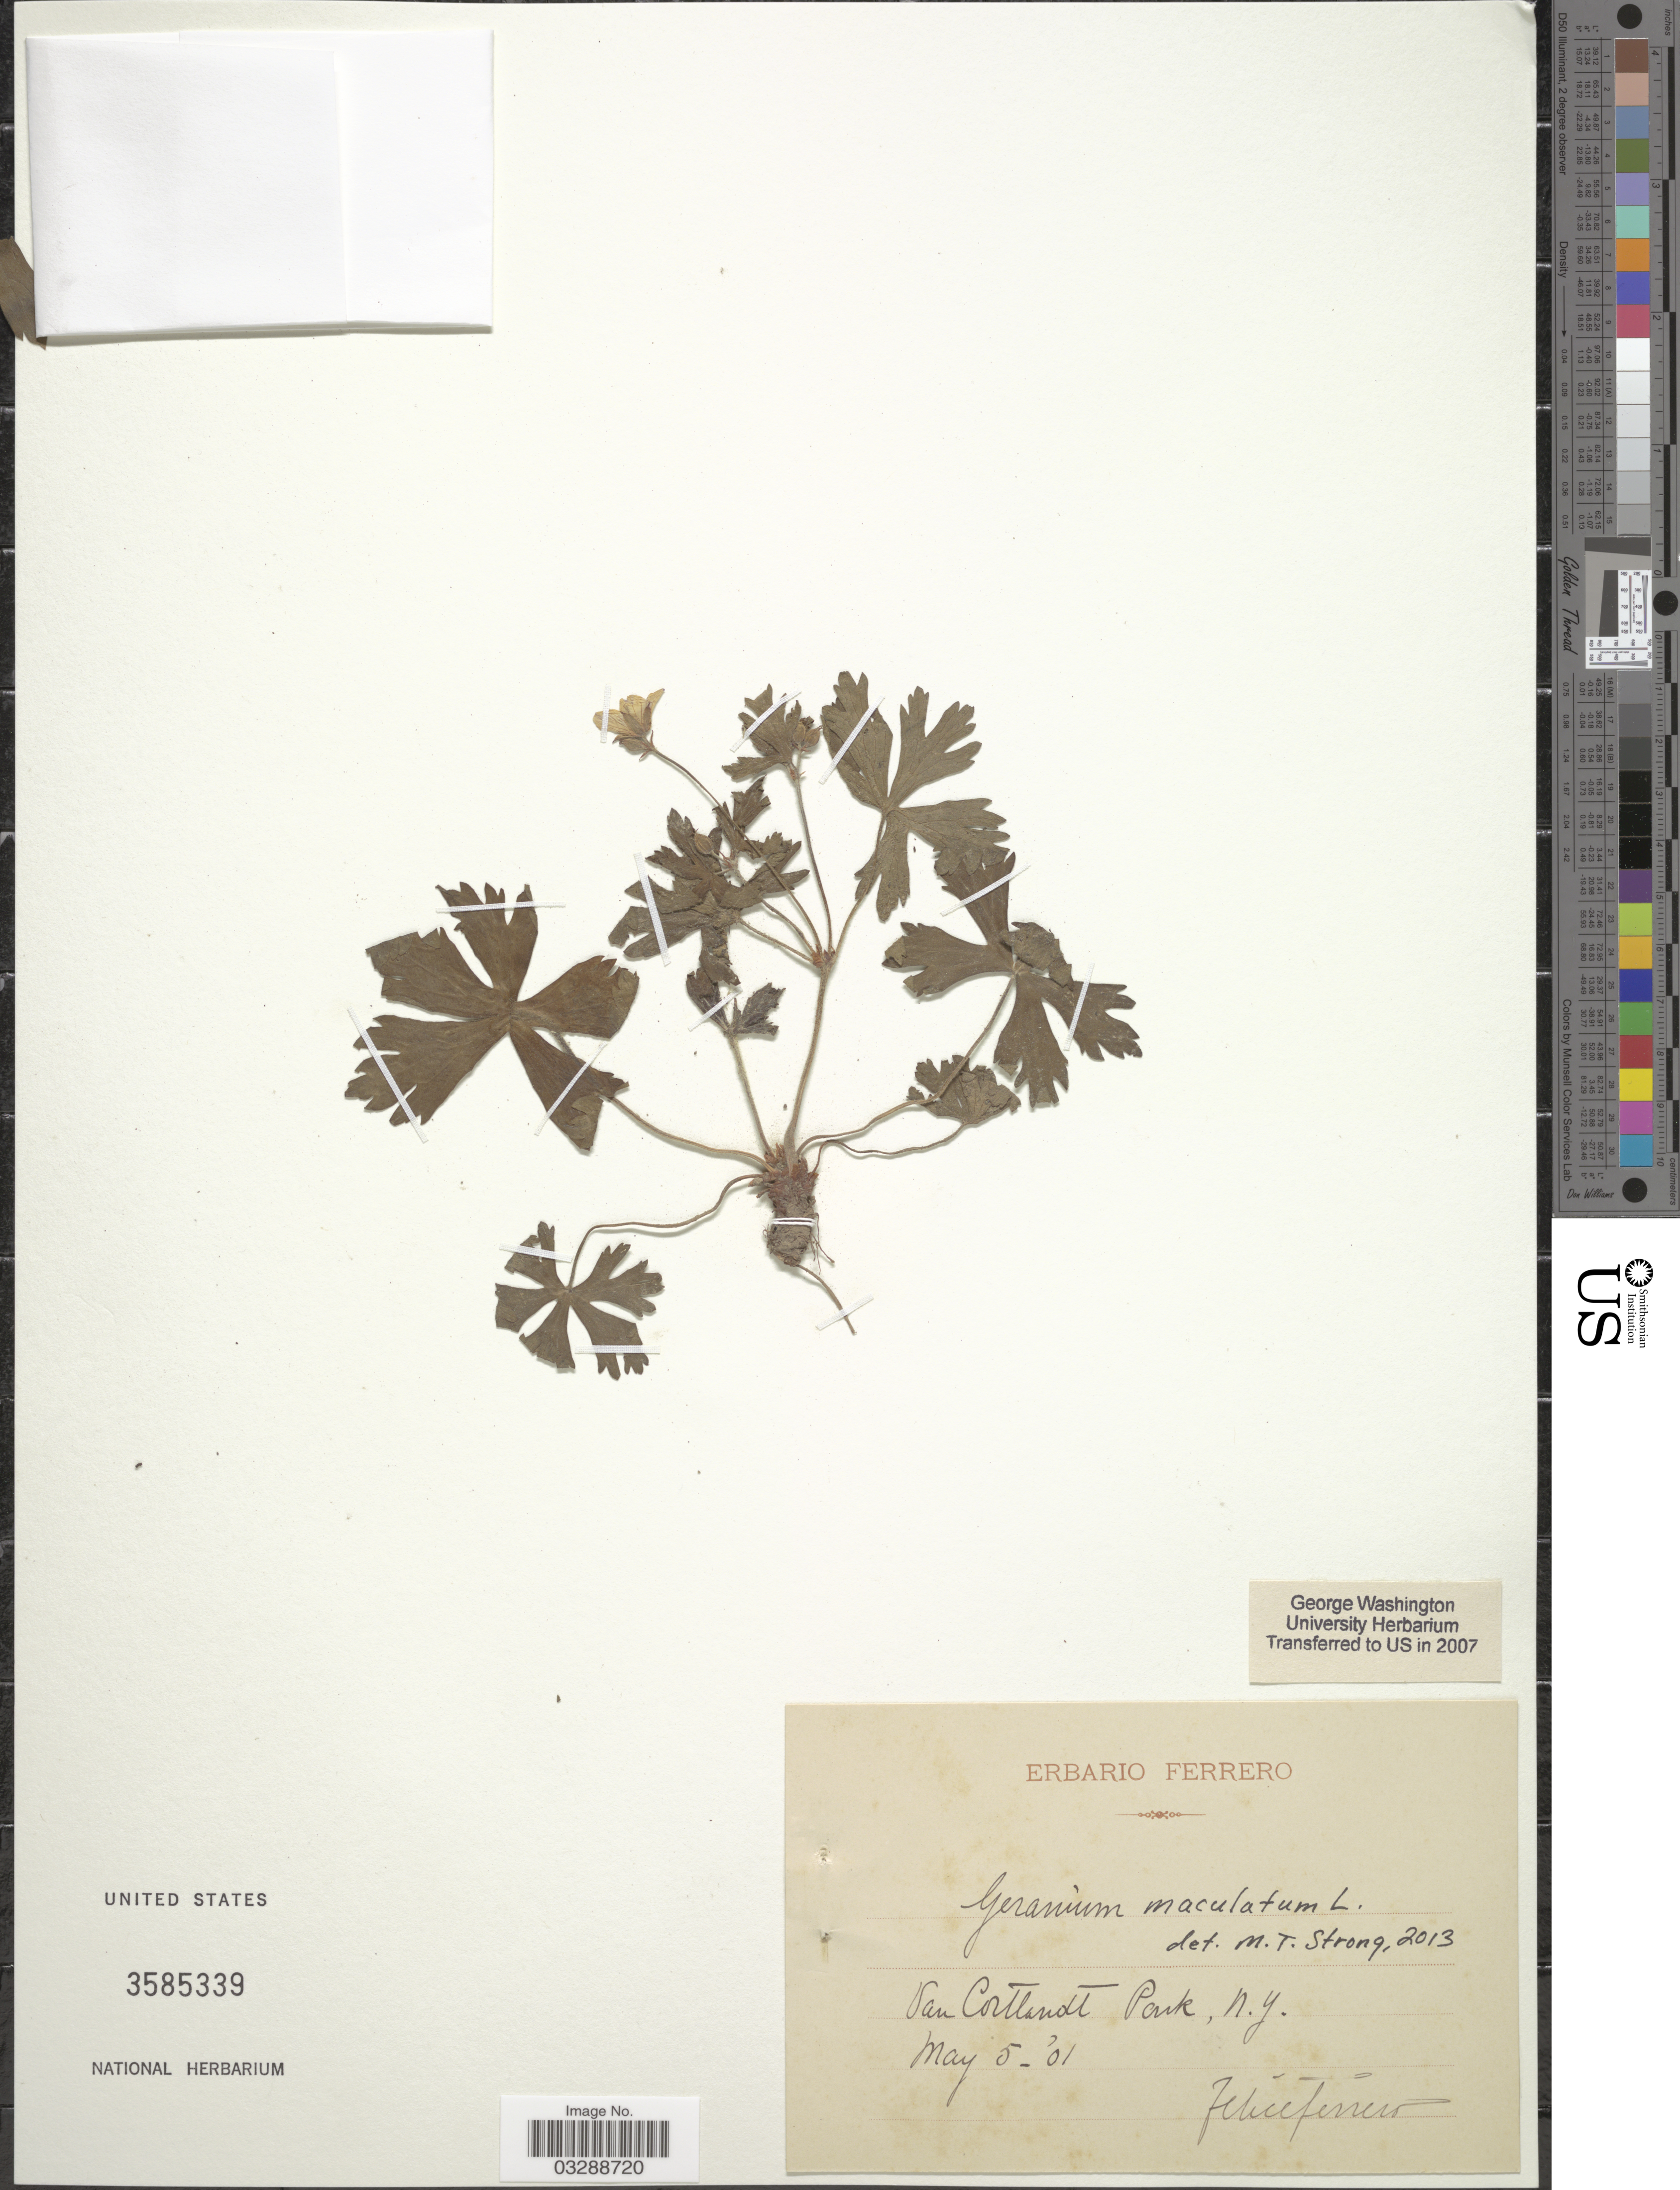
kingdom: Plantae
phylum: Tracheophyta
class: Magnoliopsida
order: Geraniales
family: Geraniaceae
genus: Geranium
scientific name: Geranium maculatum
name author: L.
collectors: F. Ferrero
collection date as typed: Transcribed d/m/y: 5/5/1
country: United States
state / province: New York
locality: Van Cortlandt Park.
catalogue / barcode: US 3585339